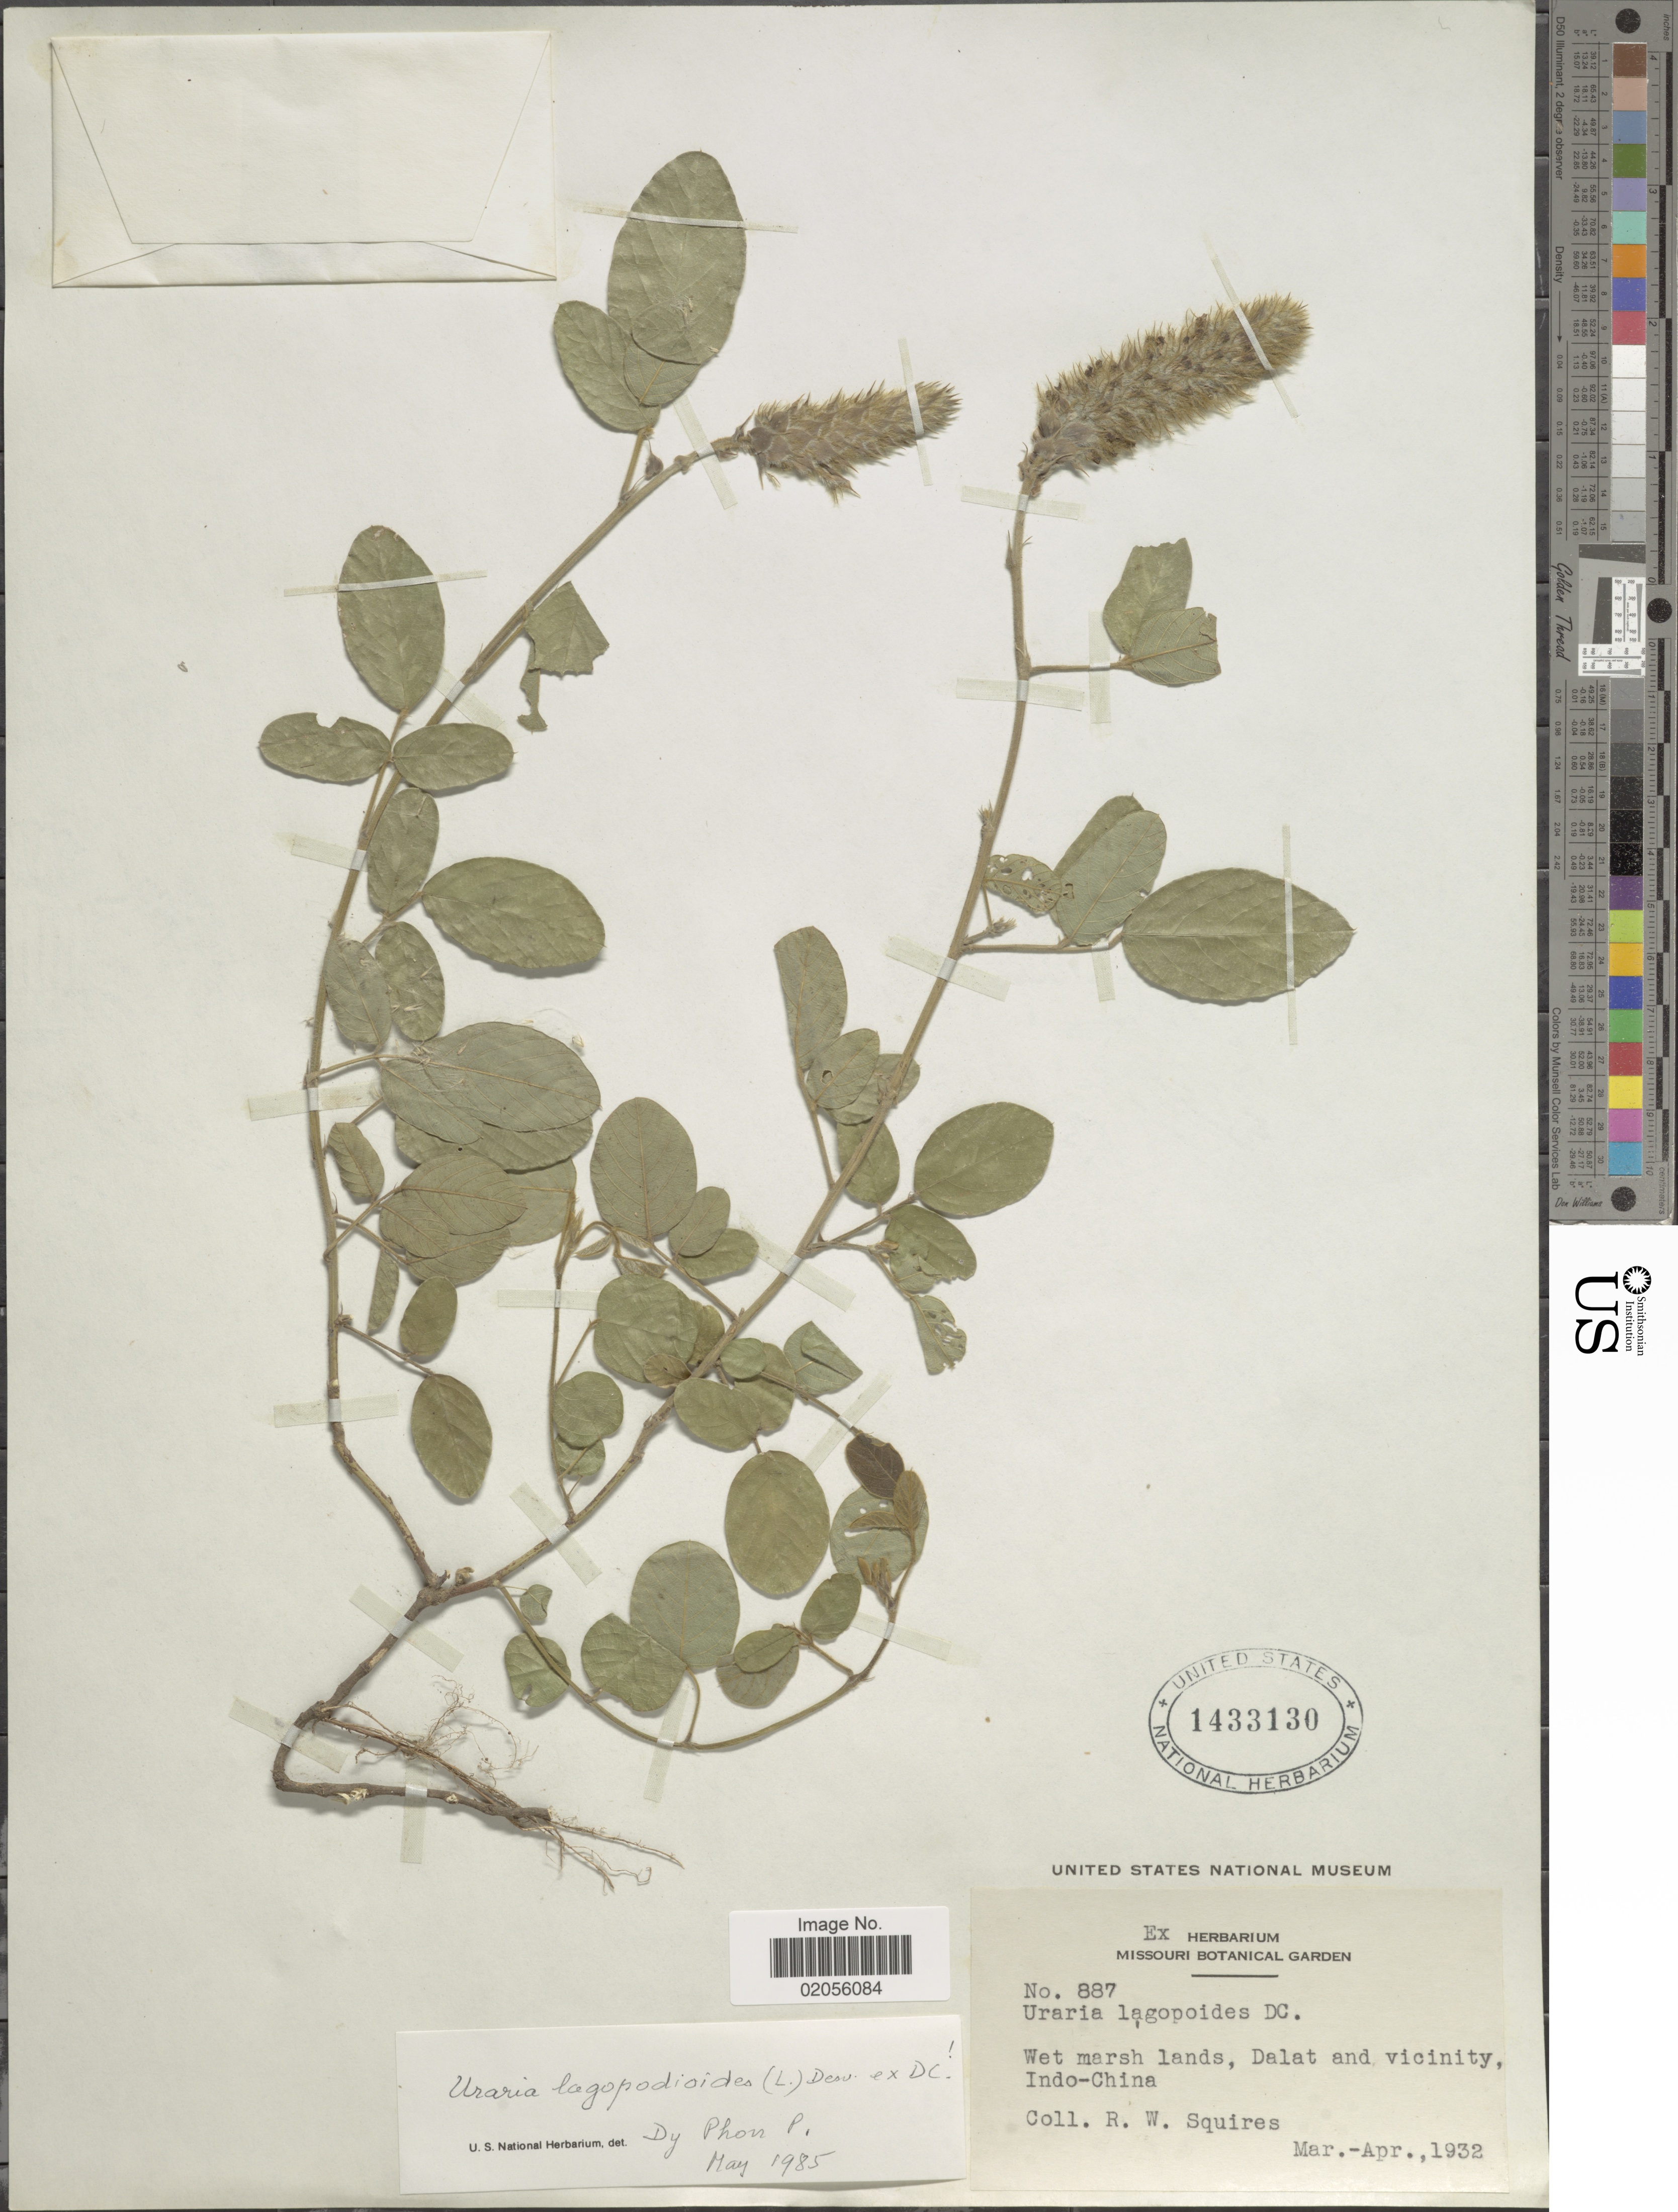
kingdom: Plantae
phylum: Tracheophyta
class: Magnoliopsida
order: Fabales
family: Fabaceae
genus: Uraria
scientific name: Uraria lagopodioides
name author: (L.) Desv. ex DC.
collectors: R. Squires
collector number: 887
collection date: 1932-03/1932-04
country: Vietnam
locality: Dalat and vicinity, Indo-China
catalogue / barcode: US 1433130